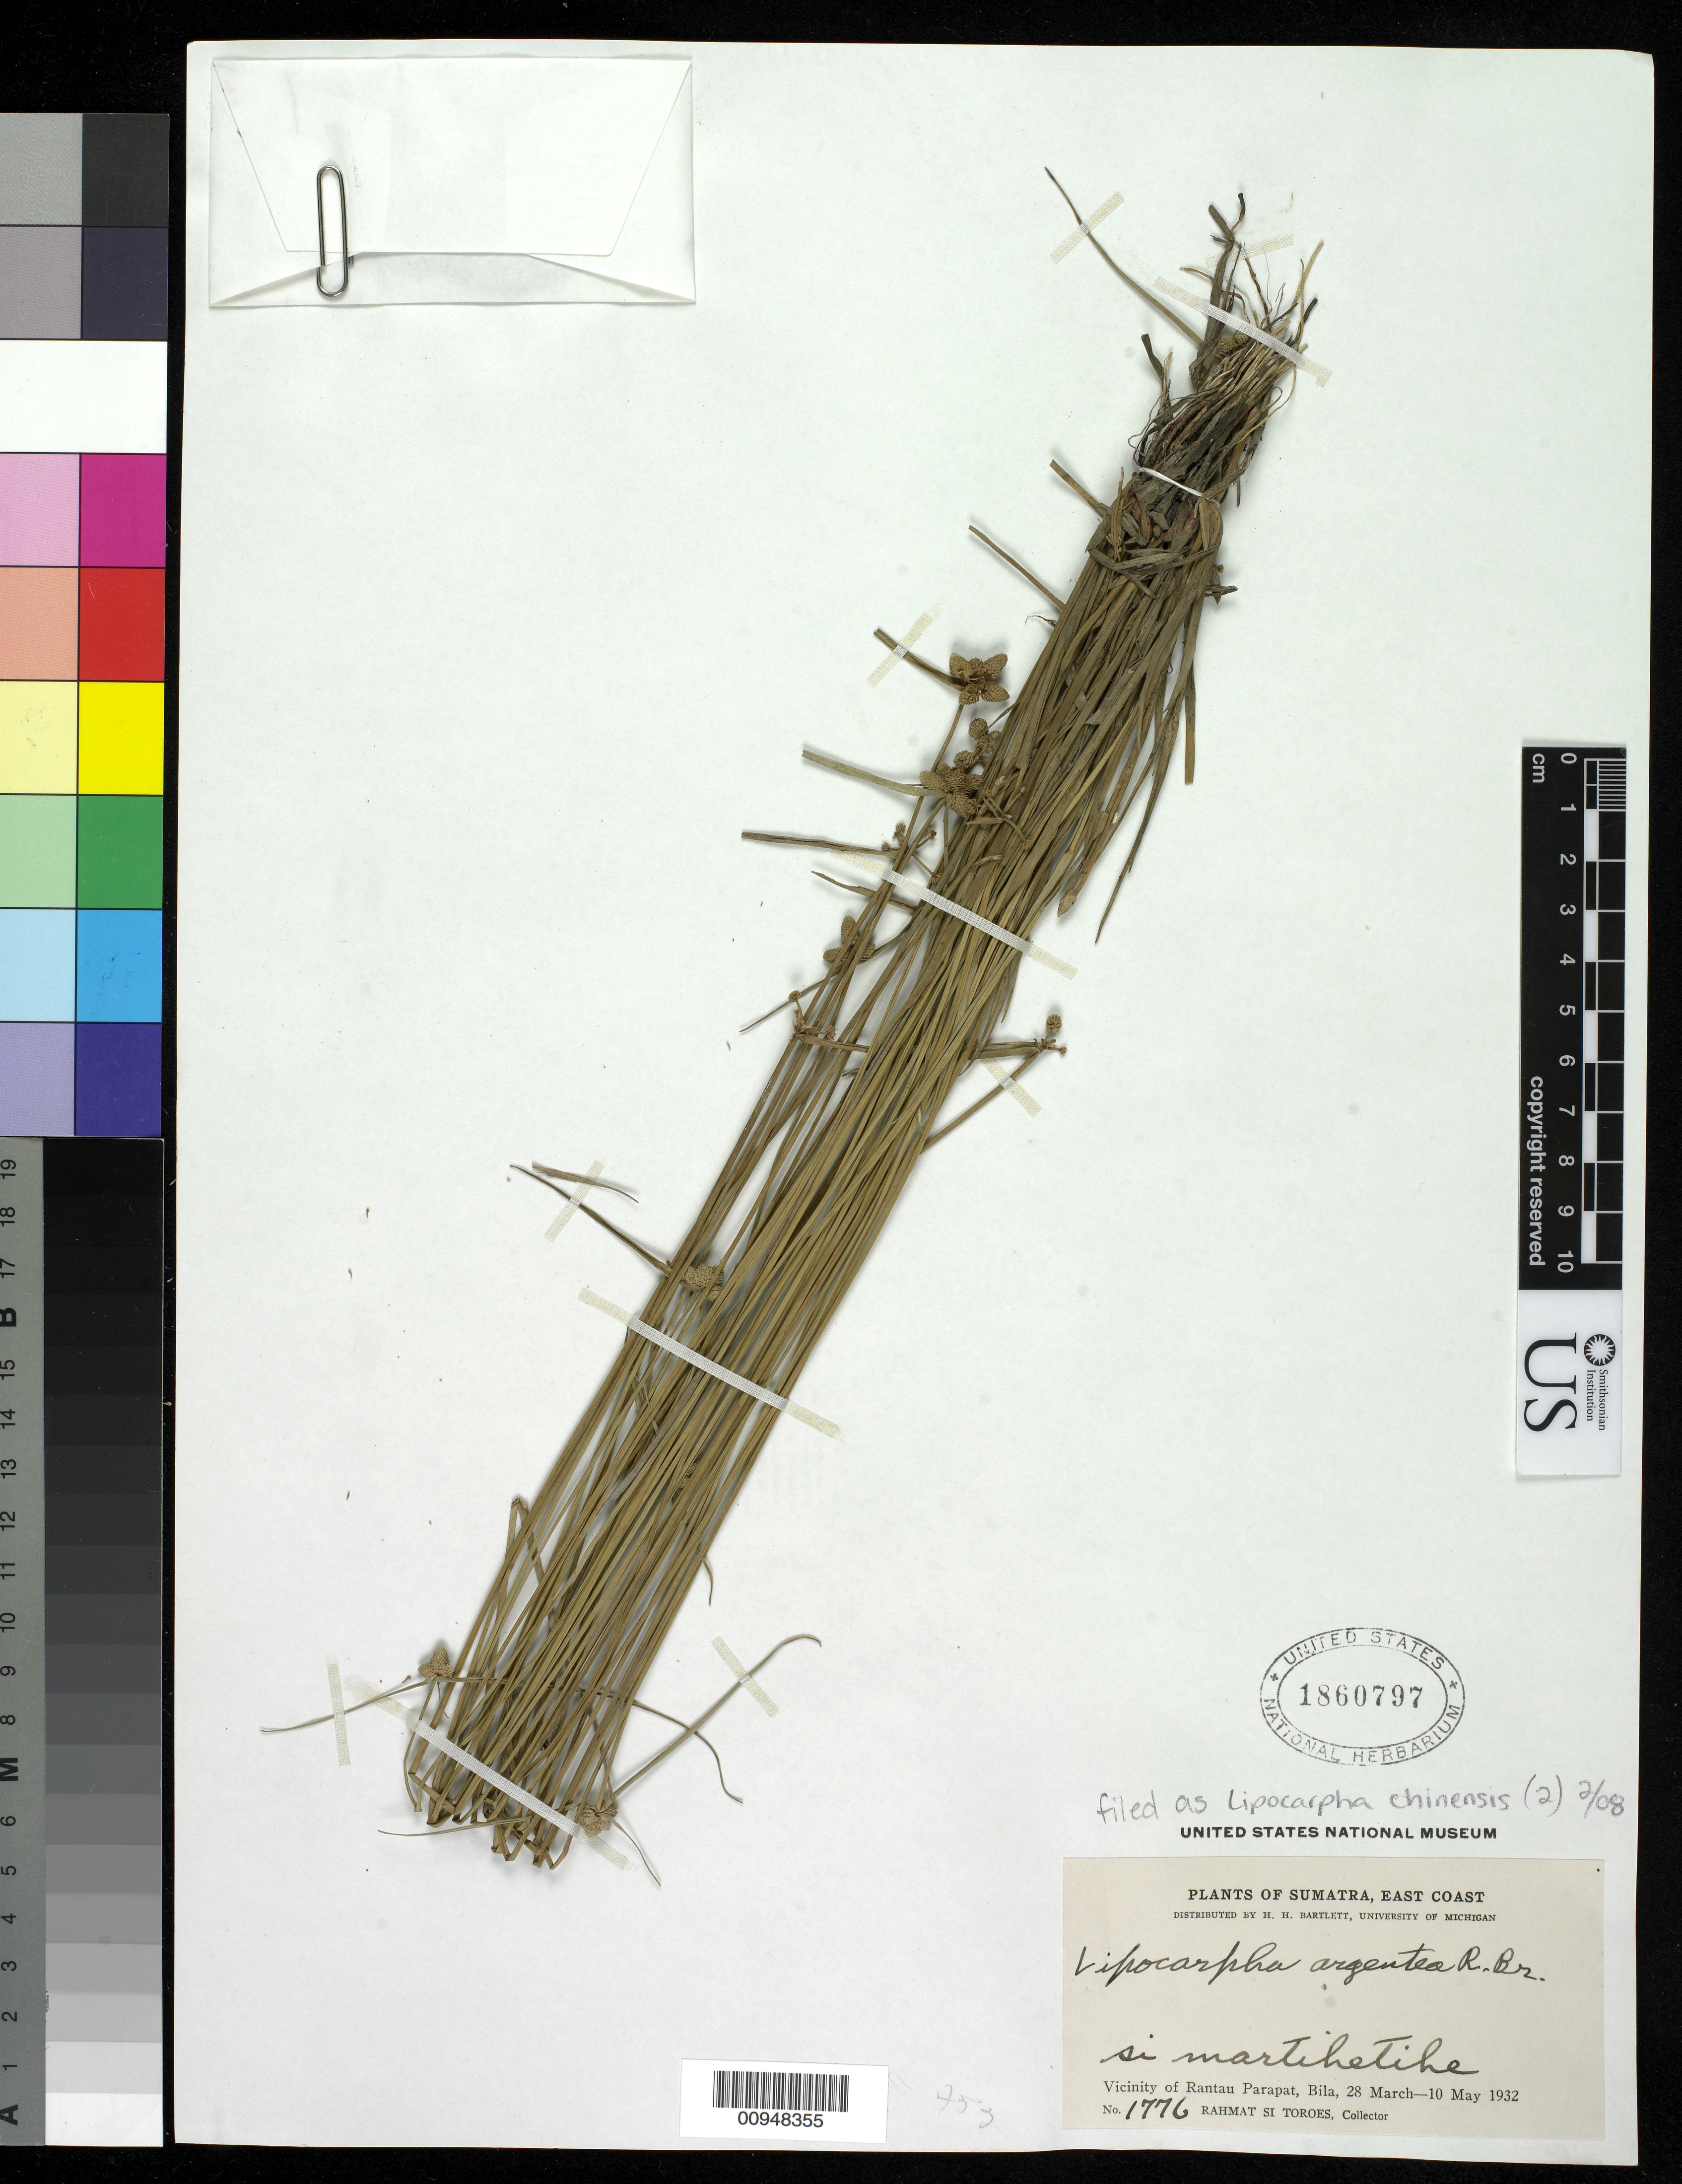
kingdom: Plantae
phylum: Tracheophyta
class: Liliopsida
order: Poales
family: Cyperaceae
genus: Cyperus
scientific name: Cyperus albescens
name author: (Steud.) Larridon & Govaerts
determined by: Strong, M. T., (US), Smithsonian Institution - National Museum of Natural History (UNITED STATES)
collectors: Rahmat Si Boeea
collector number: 1776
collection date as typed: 28 Mar 1932 to 10 May 1932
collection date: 1932-03-28/1932-05-10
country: Indonesia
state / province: Sumatra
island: Sumatra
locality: vicinity of Rantau Parapat, Bila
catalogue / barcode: US 1860797